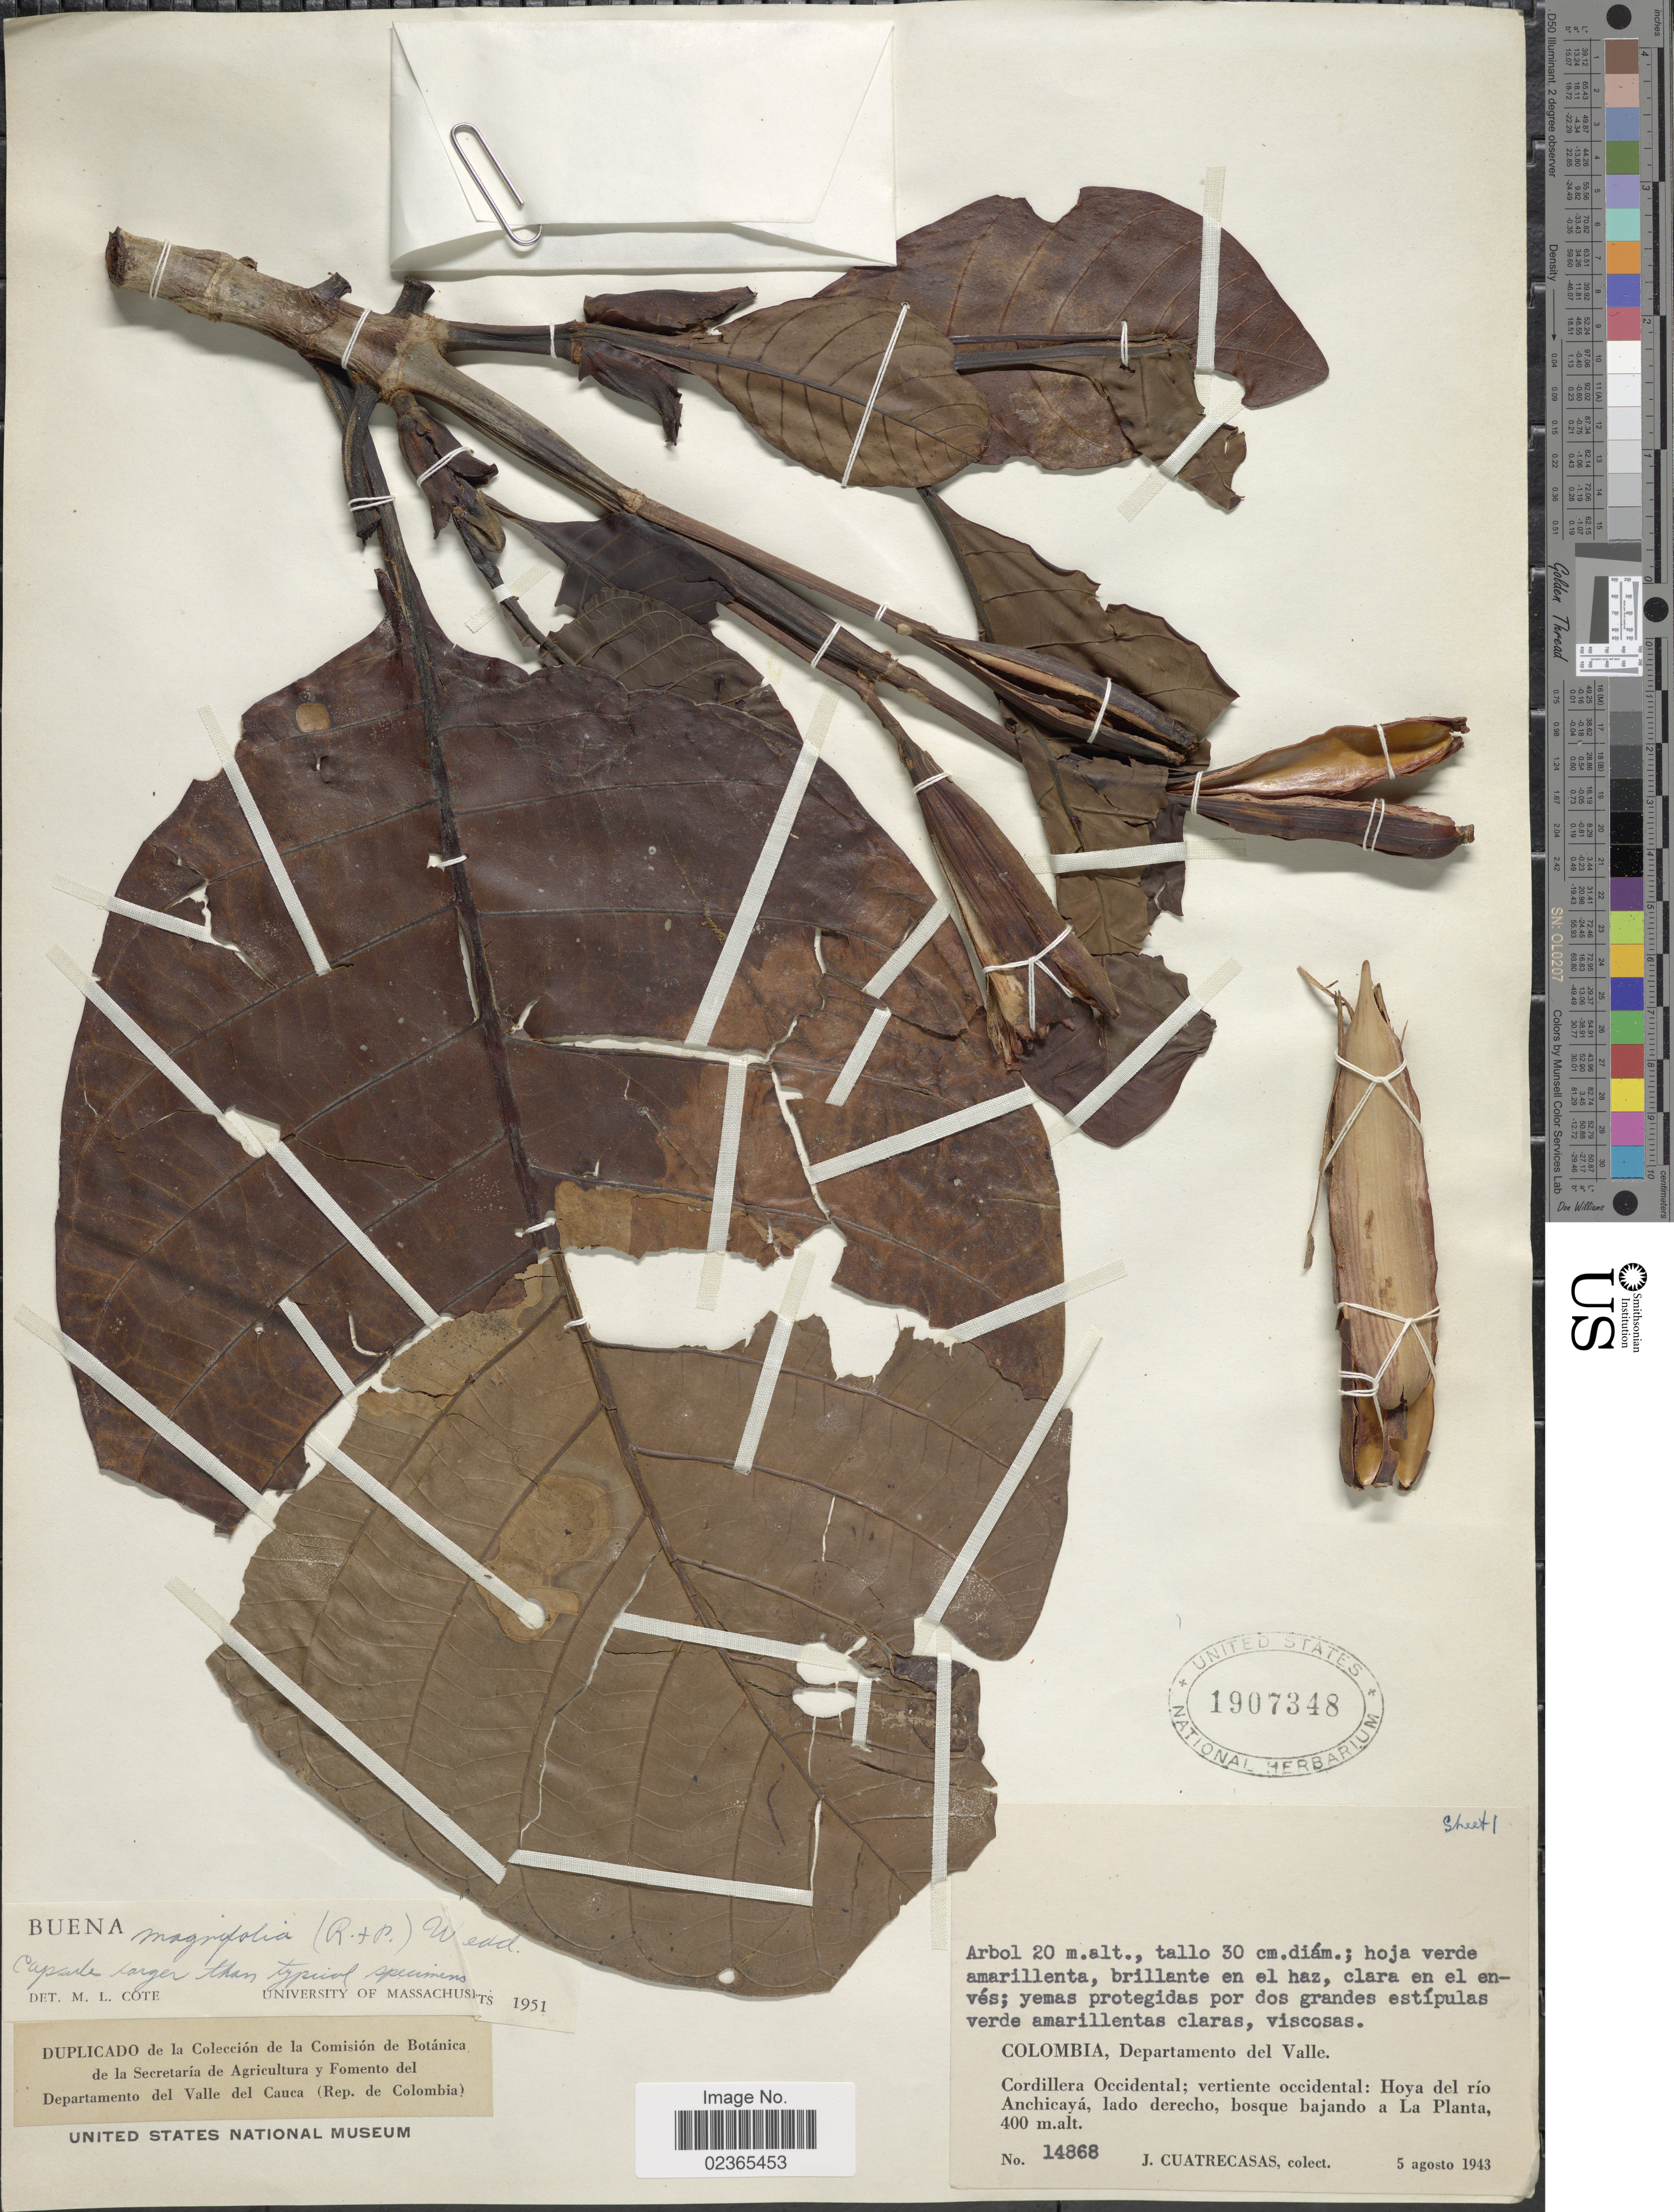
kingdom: Plantae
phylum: Tracheophyta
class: Magnoliopsida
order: Gentianales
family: Rubiaceae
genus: Ladenbergia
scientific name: Ladenbergia oblongifolia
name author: (Mutis) L. Andersson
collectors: J. Cuatrecasas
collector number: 14868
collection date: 1943-08-05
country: Colombia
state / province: Valle del Cauca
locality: Departamento del Valle, Cordillera Occidental; vertiente occidental: Hoya del rio Anchicaya, lado derecho, bosque bajando a La Planta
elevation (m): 400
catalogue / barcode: US 1907348